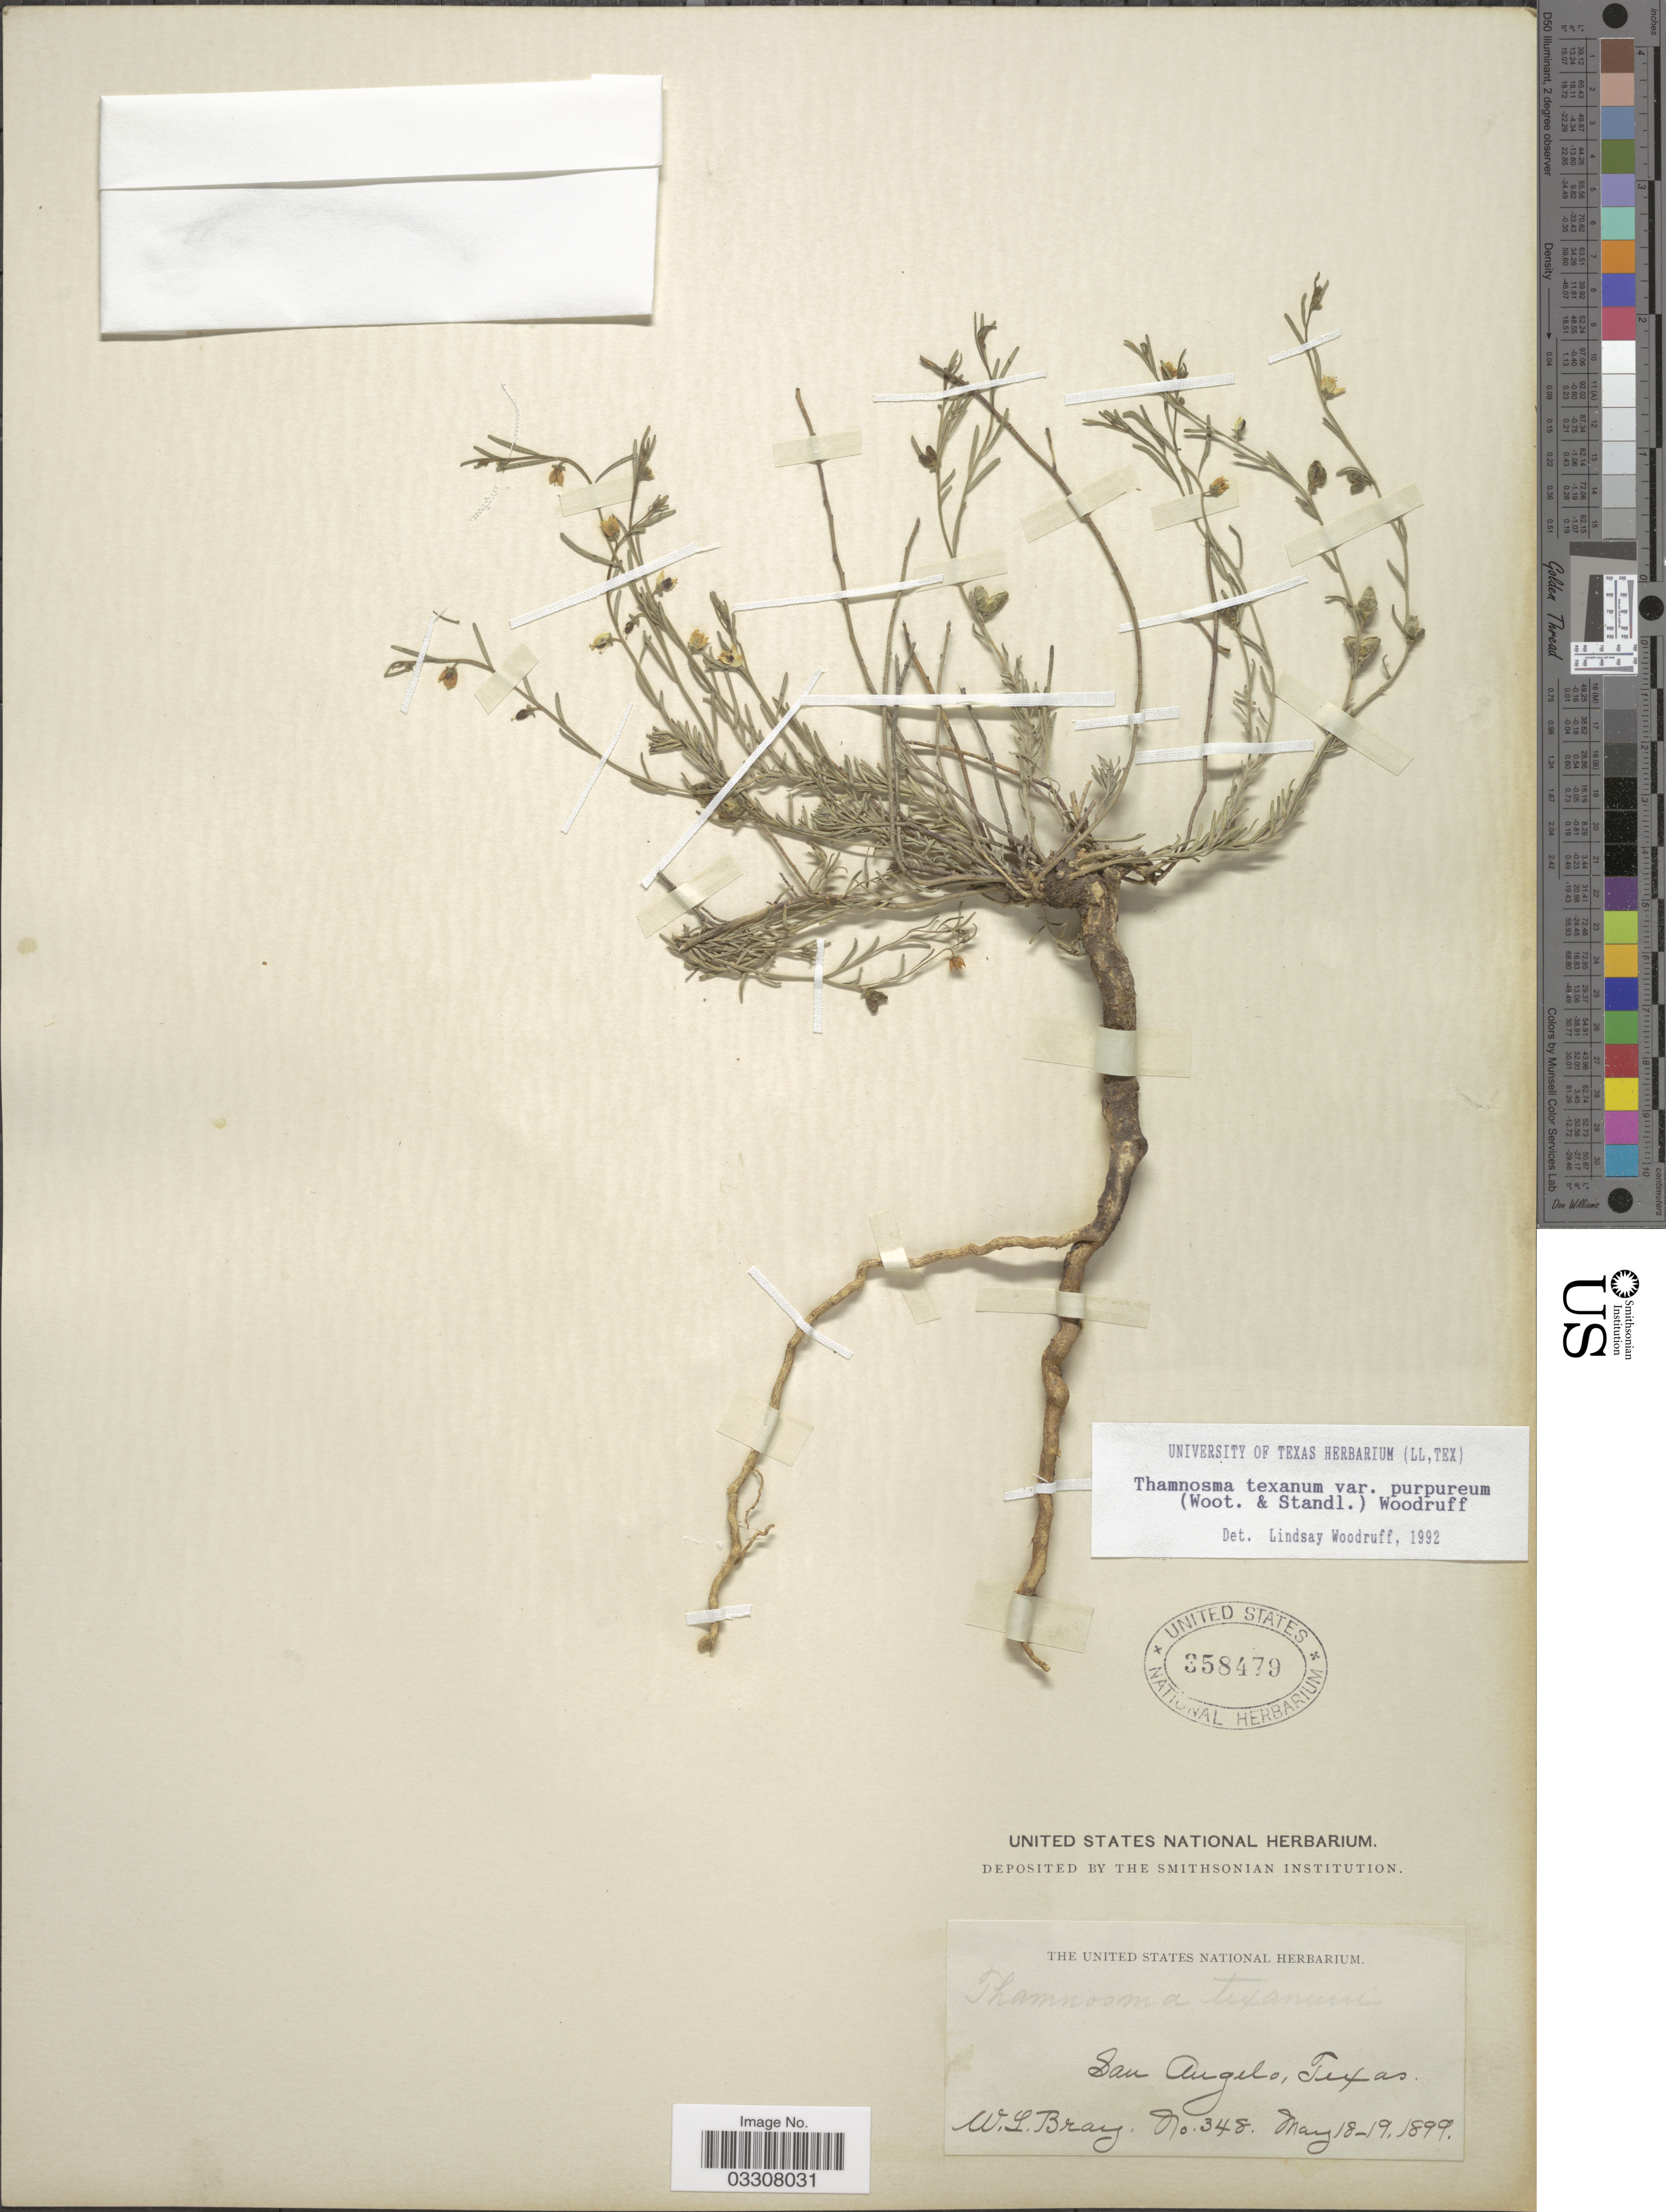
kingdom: Plantae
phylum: Tracheophyta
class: Magnoliopsida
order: Sapindales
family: Rutaceae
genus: Thamnosma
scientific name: Thamnosma texana var. purpurea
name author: (Wooton & Standl.) Woodruff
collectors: W. L. Bray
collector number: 348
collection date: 1899-05-18/1899-05-19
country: United States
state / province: Texas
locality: San Angelo.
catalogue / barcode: US 358479